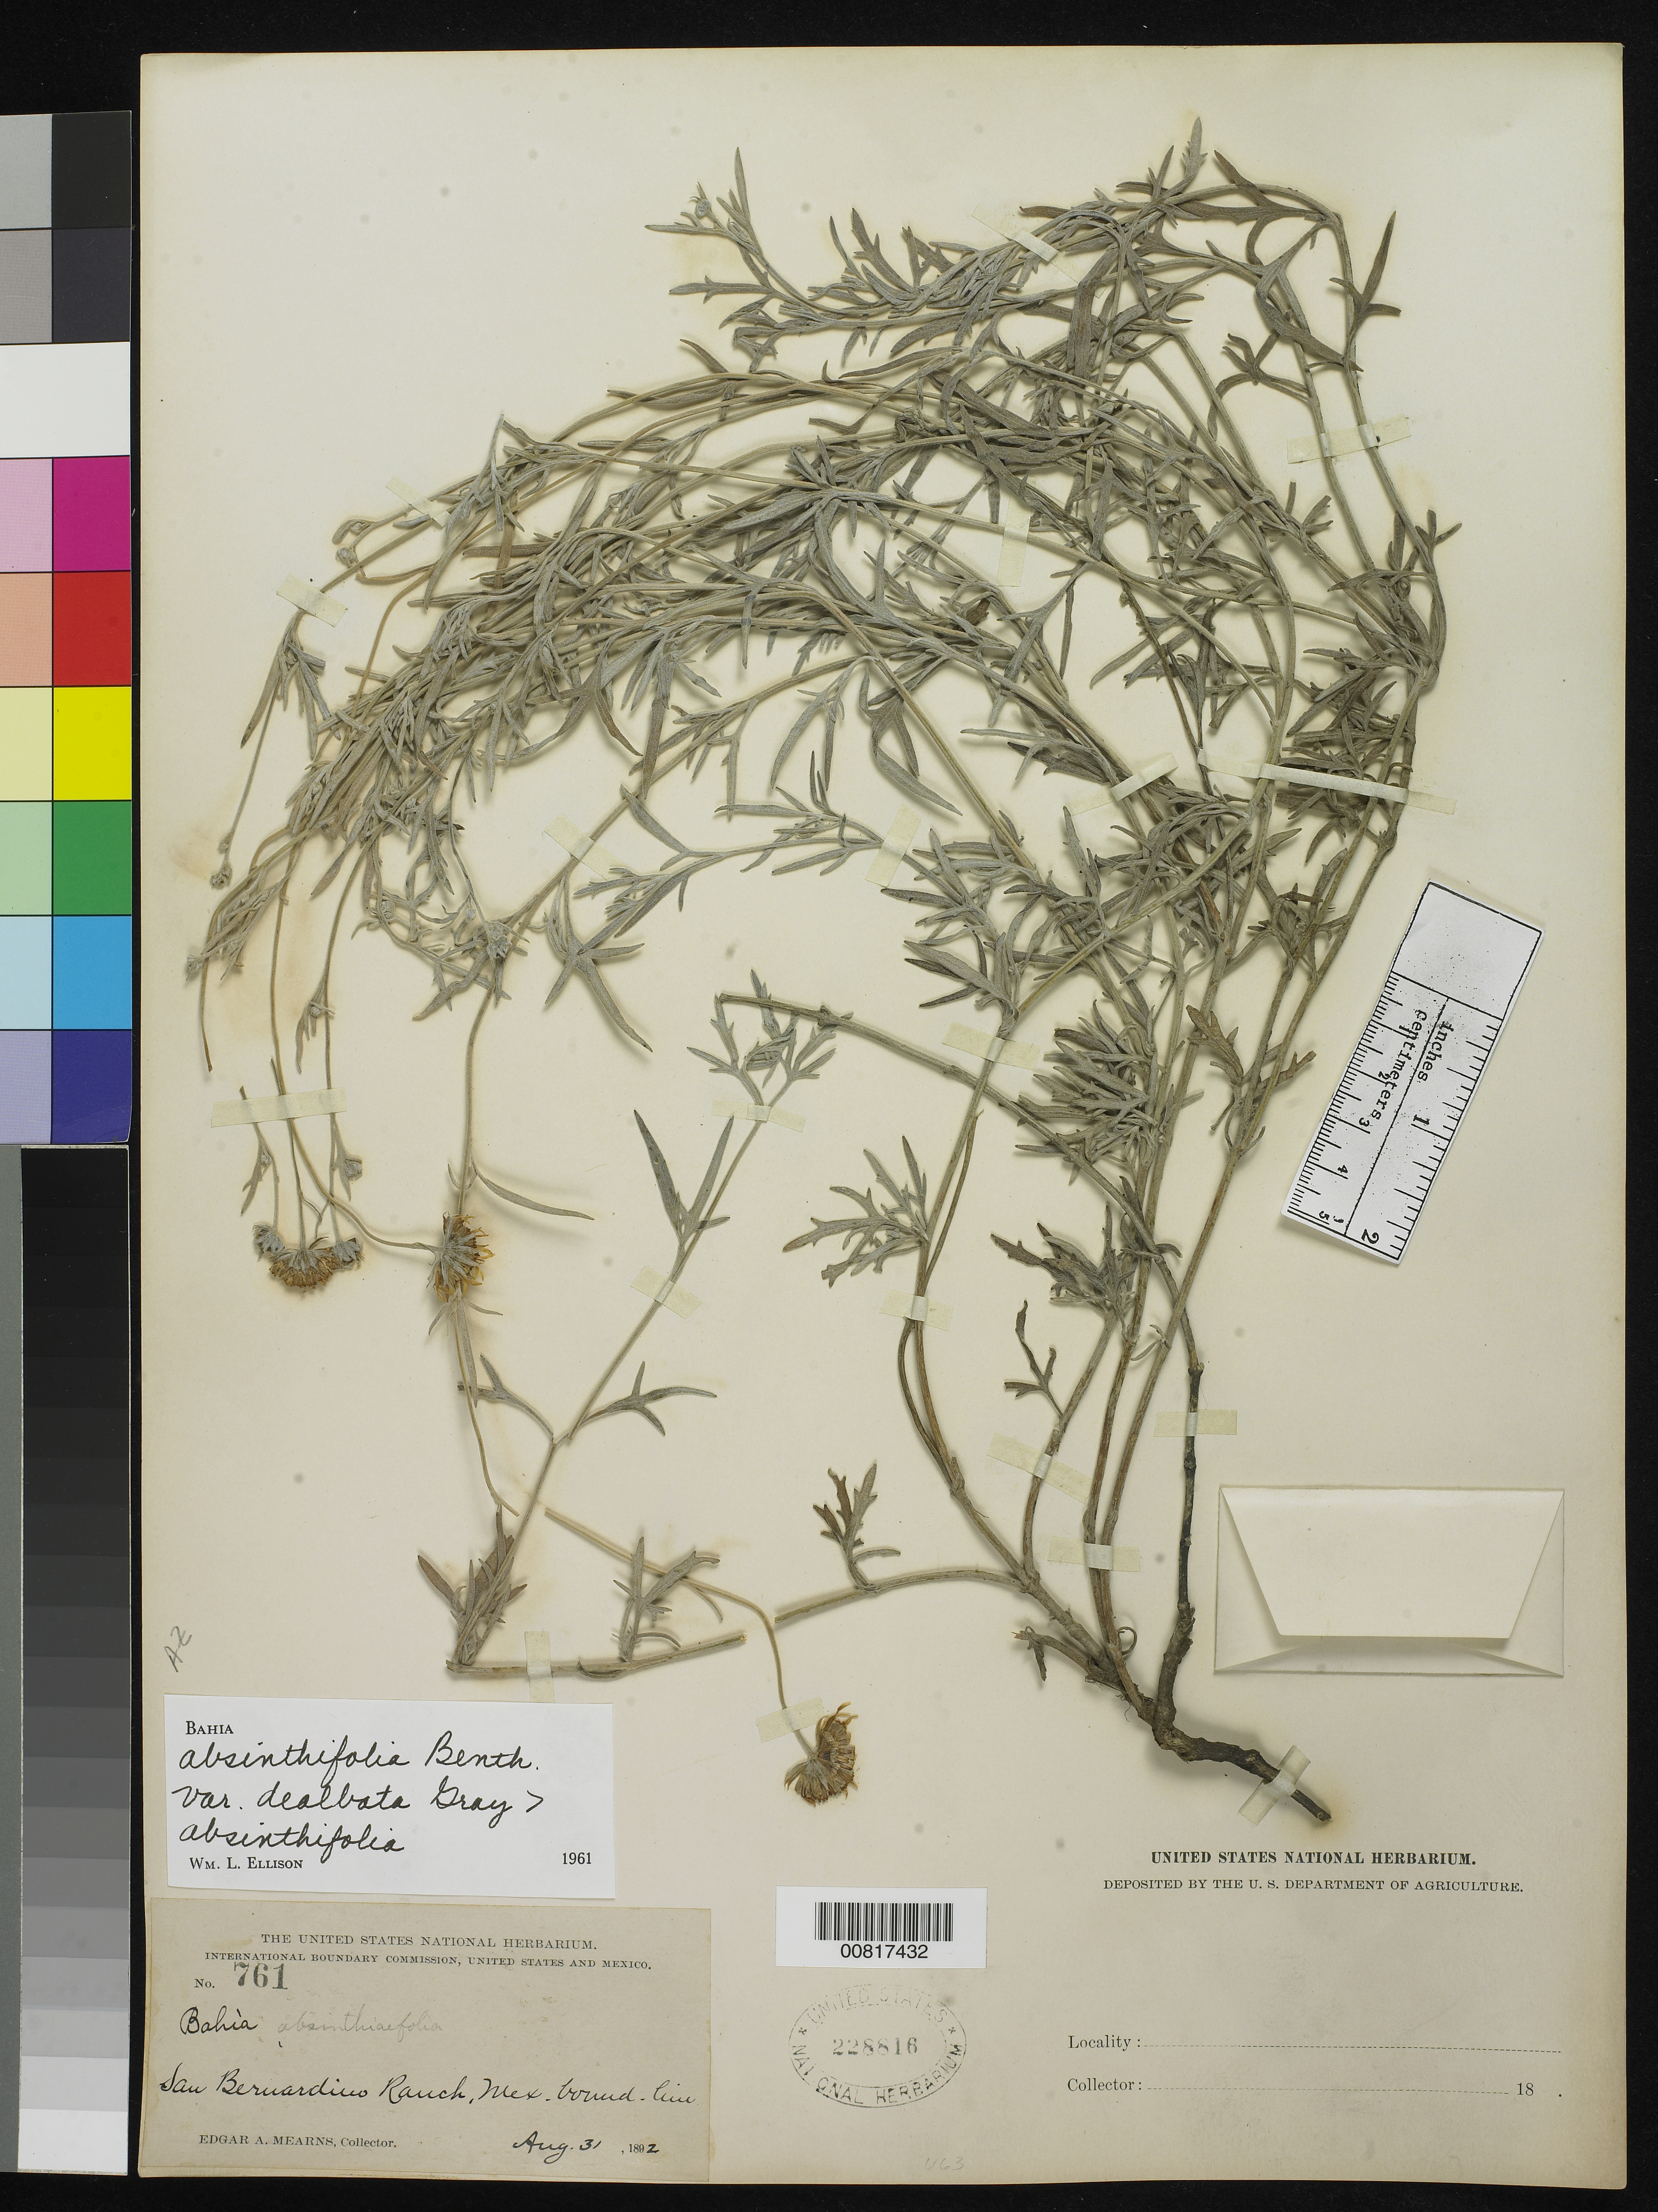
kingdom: Plantae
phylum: Tracheophyta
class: Magnoliopsida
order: Asterales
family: Asteraceae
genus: Bahia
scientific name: Bahia absinthifolia var. dealbata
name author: A. Gray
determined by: Ellison, W. L.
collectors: E. A. Mearns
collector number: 761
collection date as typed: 31 Aug 1892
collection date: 1892-08-31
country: United States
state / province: Arizona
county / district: Cochise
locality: San Bernardino Ranch, Mexican Boundary Line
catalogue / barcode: US 228816